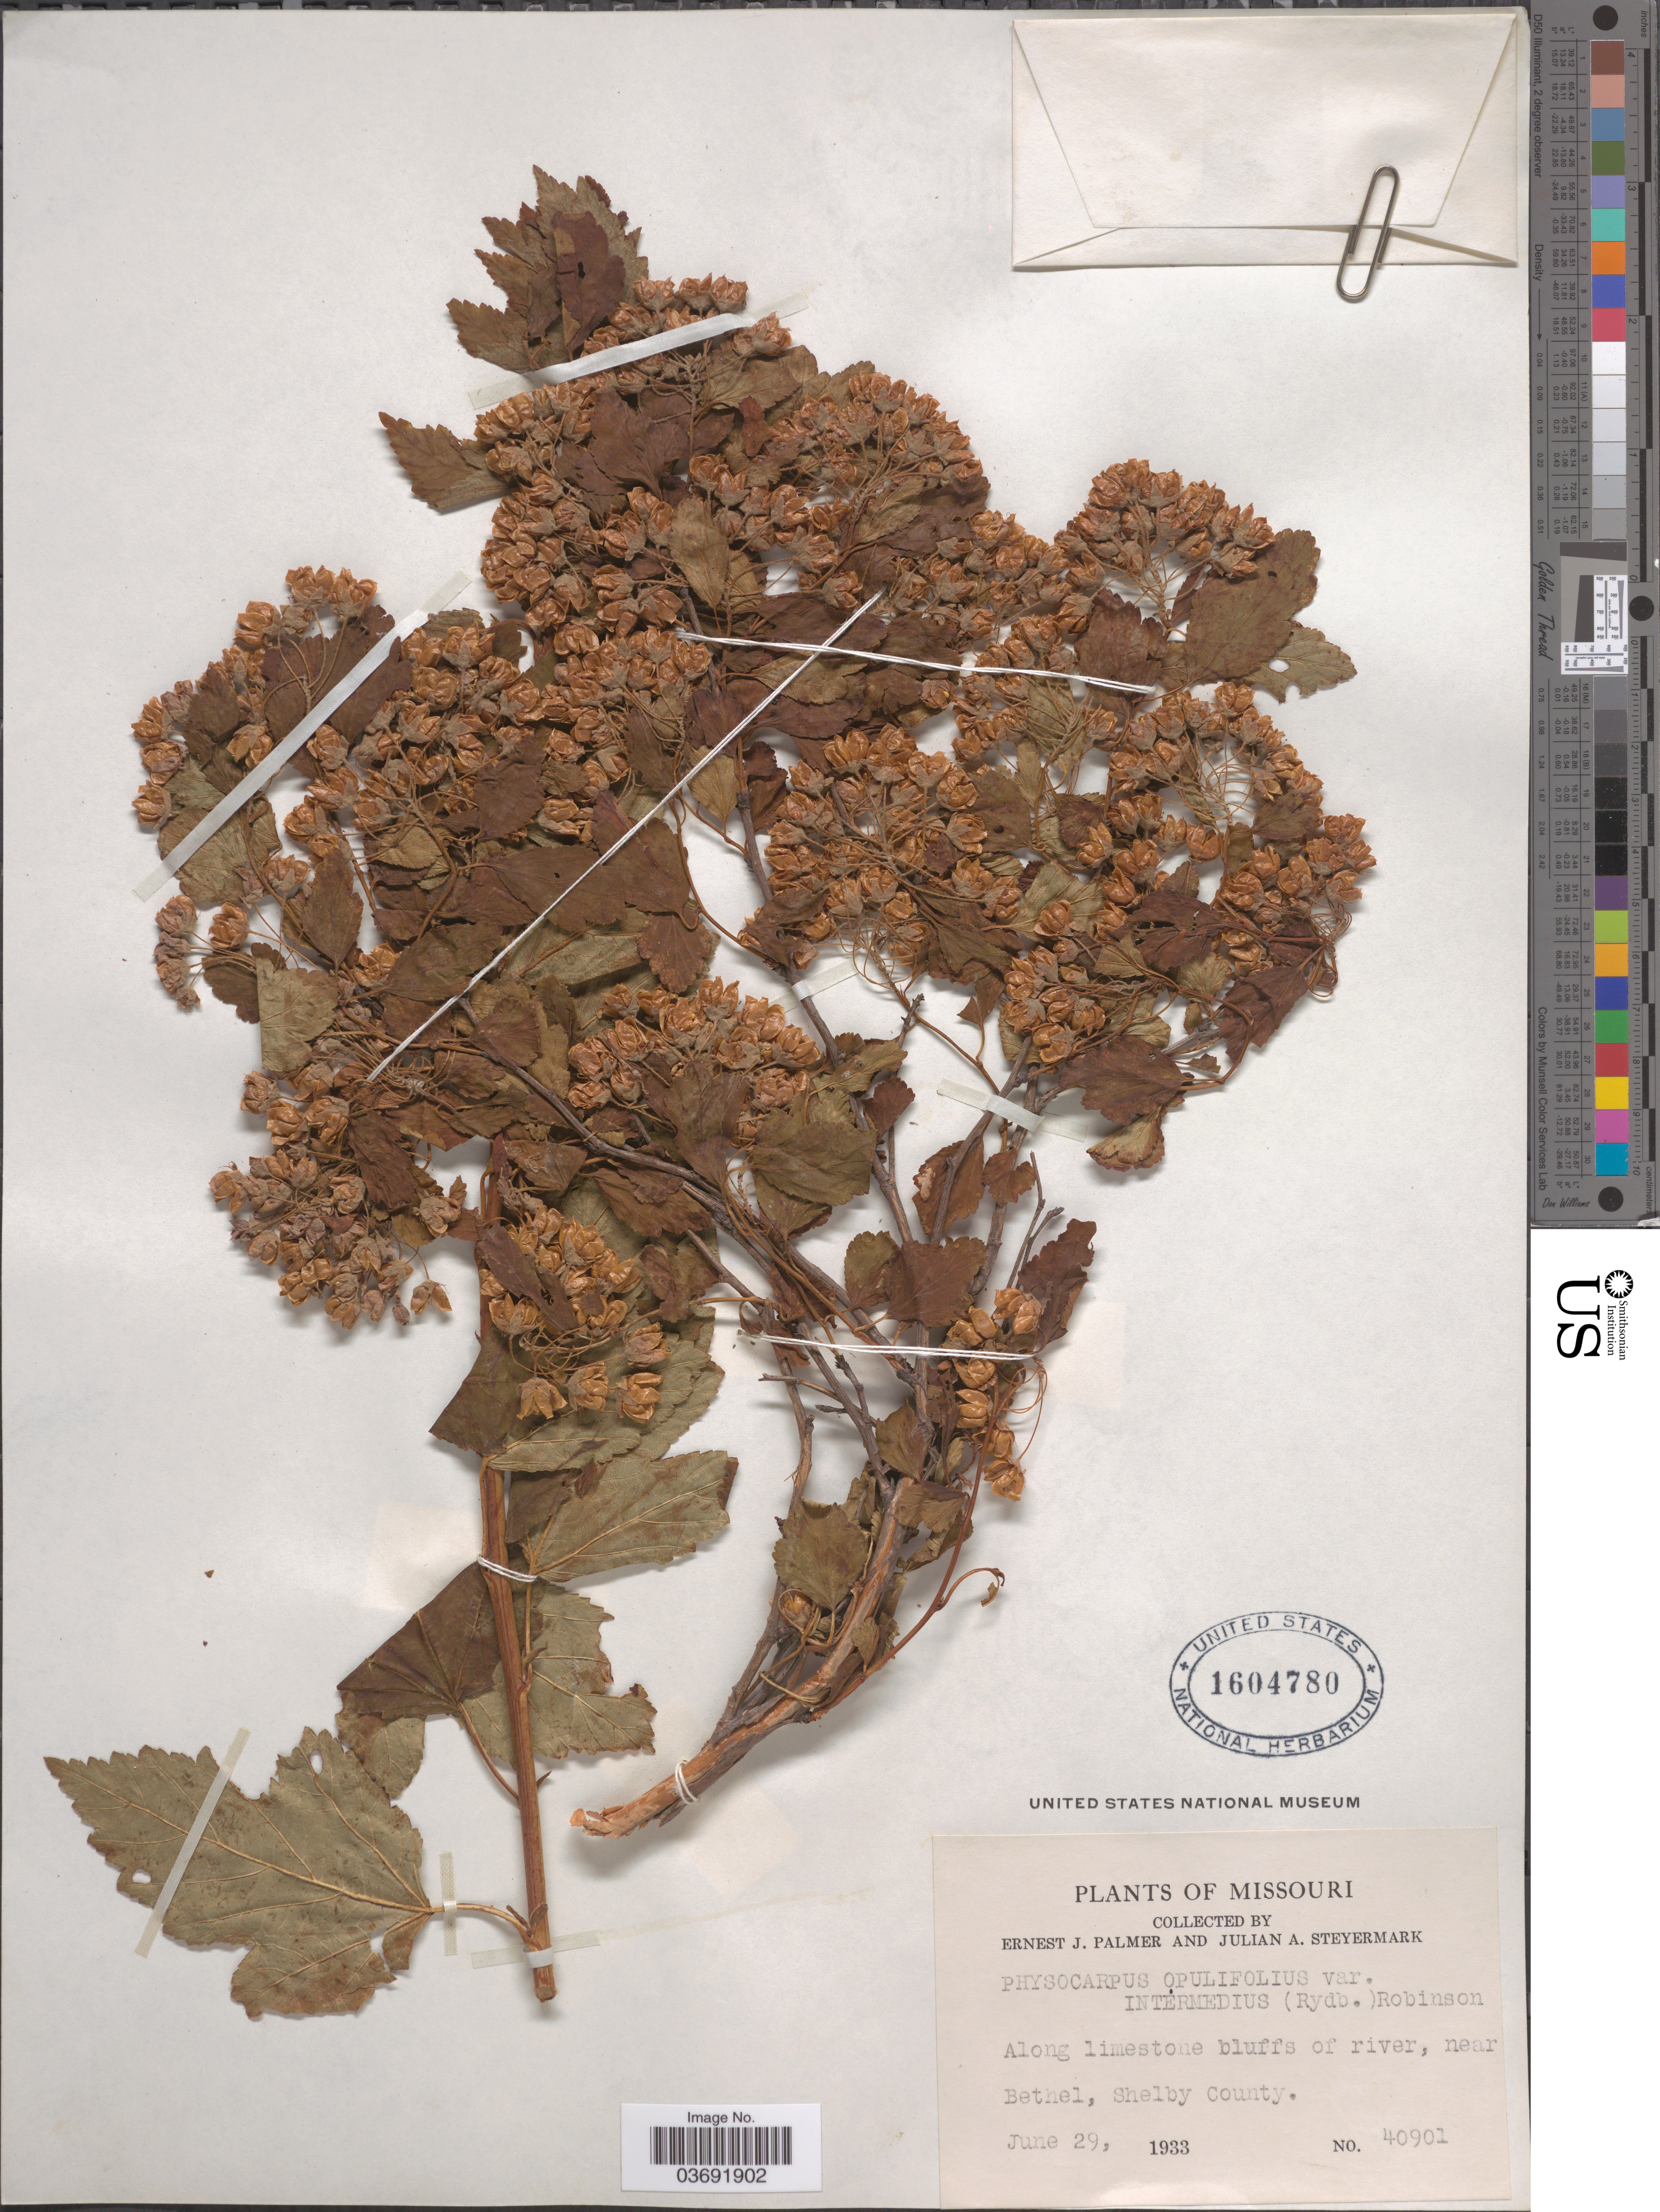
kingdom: Plantae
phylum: Tracheophyta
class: Magnoliopsida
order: Rosales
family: Rosaceae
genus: Physocarpus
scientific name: Physocarpus intermedius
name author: (Rydb.) C.K. Schneid.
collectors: E. J. Palmer & J. Steyermark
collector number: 40901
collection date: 1933-06-29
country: United States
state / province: Missouri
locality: Along limestone bluffs of river, near Bethel, Shelby County.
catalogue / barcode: US 1604780